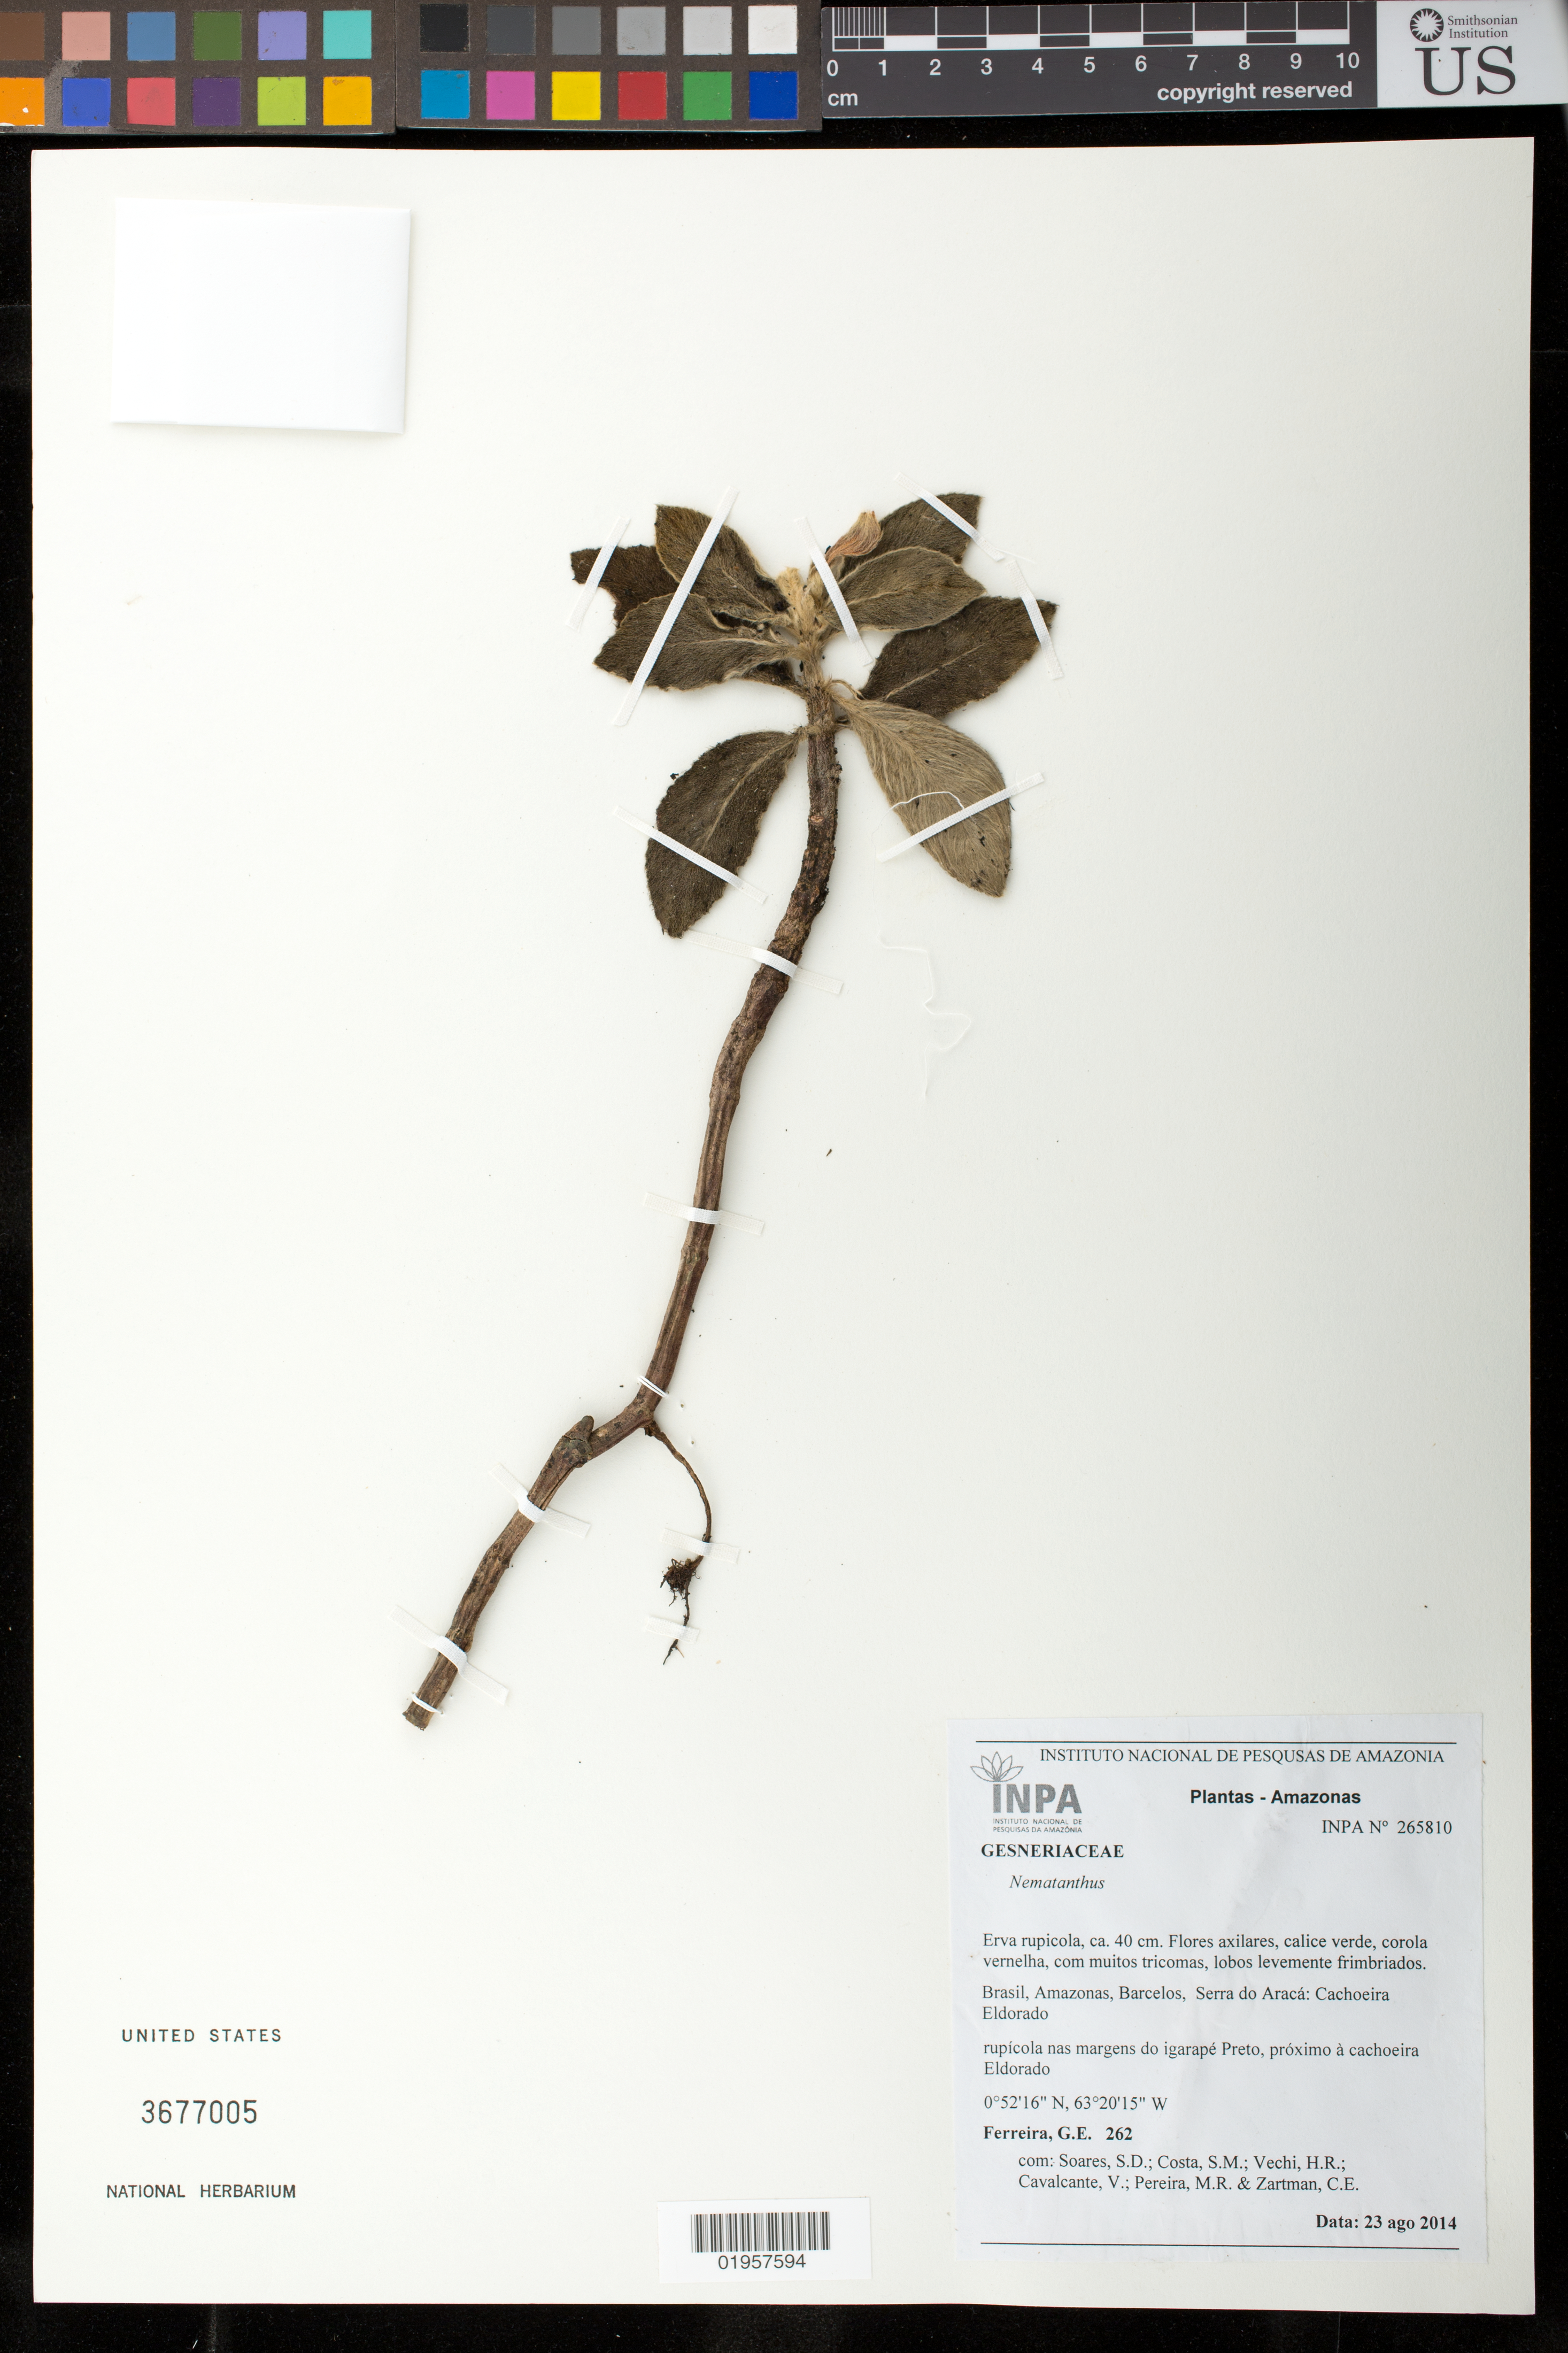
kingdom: Plantae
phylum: Tracheophyta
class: Magnoliopsida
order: Lamiales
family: Gesneriaceae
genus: Nematanthus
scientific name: Nematanthus sp.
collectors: G. Ferreira, S. D. Soares, S. M. Costa, H. R. Vechi, V. Cavalcante & M. Pereira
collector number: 262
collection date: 2014-08-23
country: Brazil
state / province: Amazonas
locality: Barcelos, Rio Aracá, Cachoeira Eldorado; próximo Eldorado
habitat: Rupícola nas margens deo igarapé Preto, próximo à Eldorado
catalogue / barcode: US 3677005